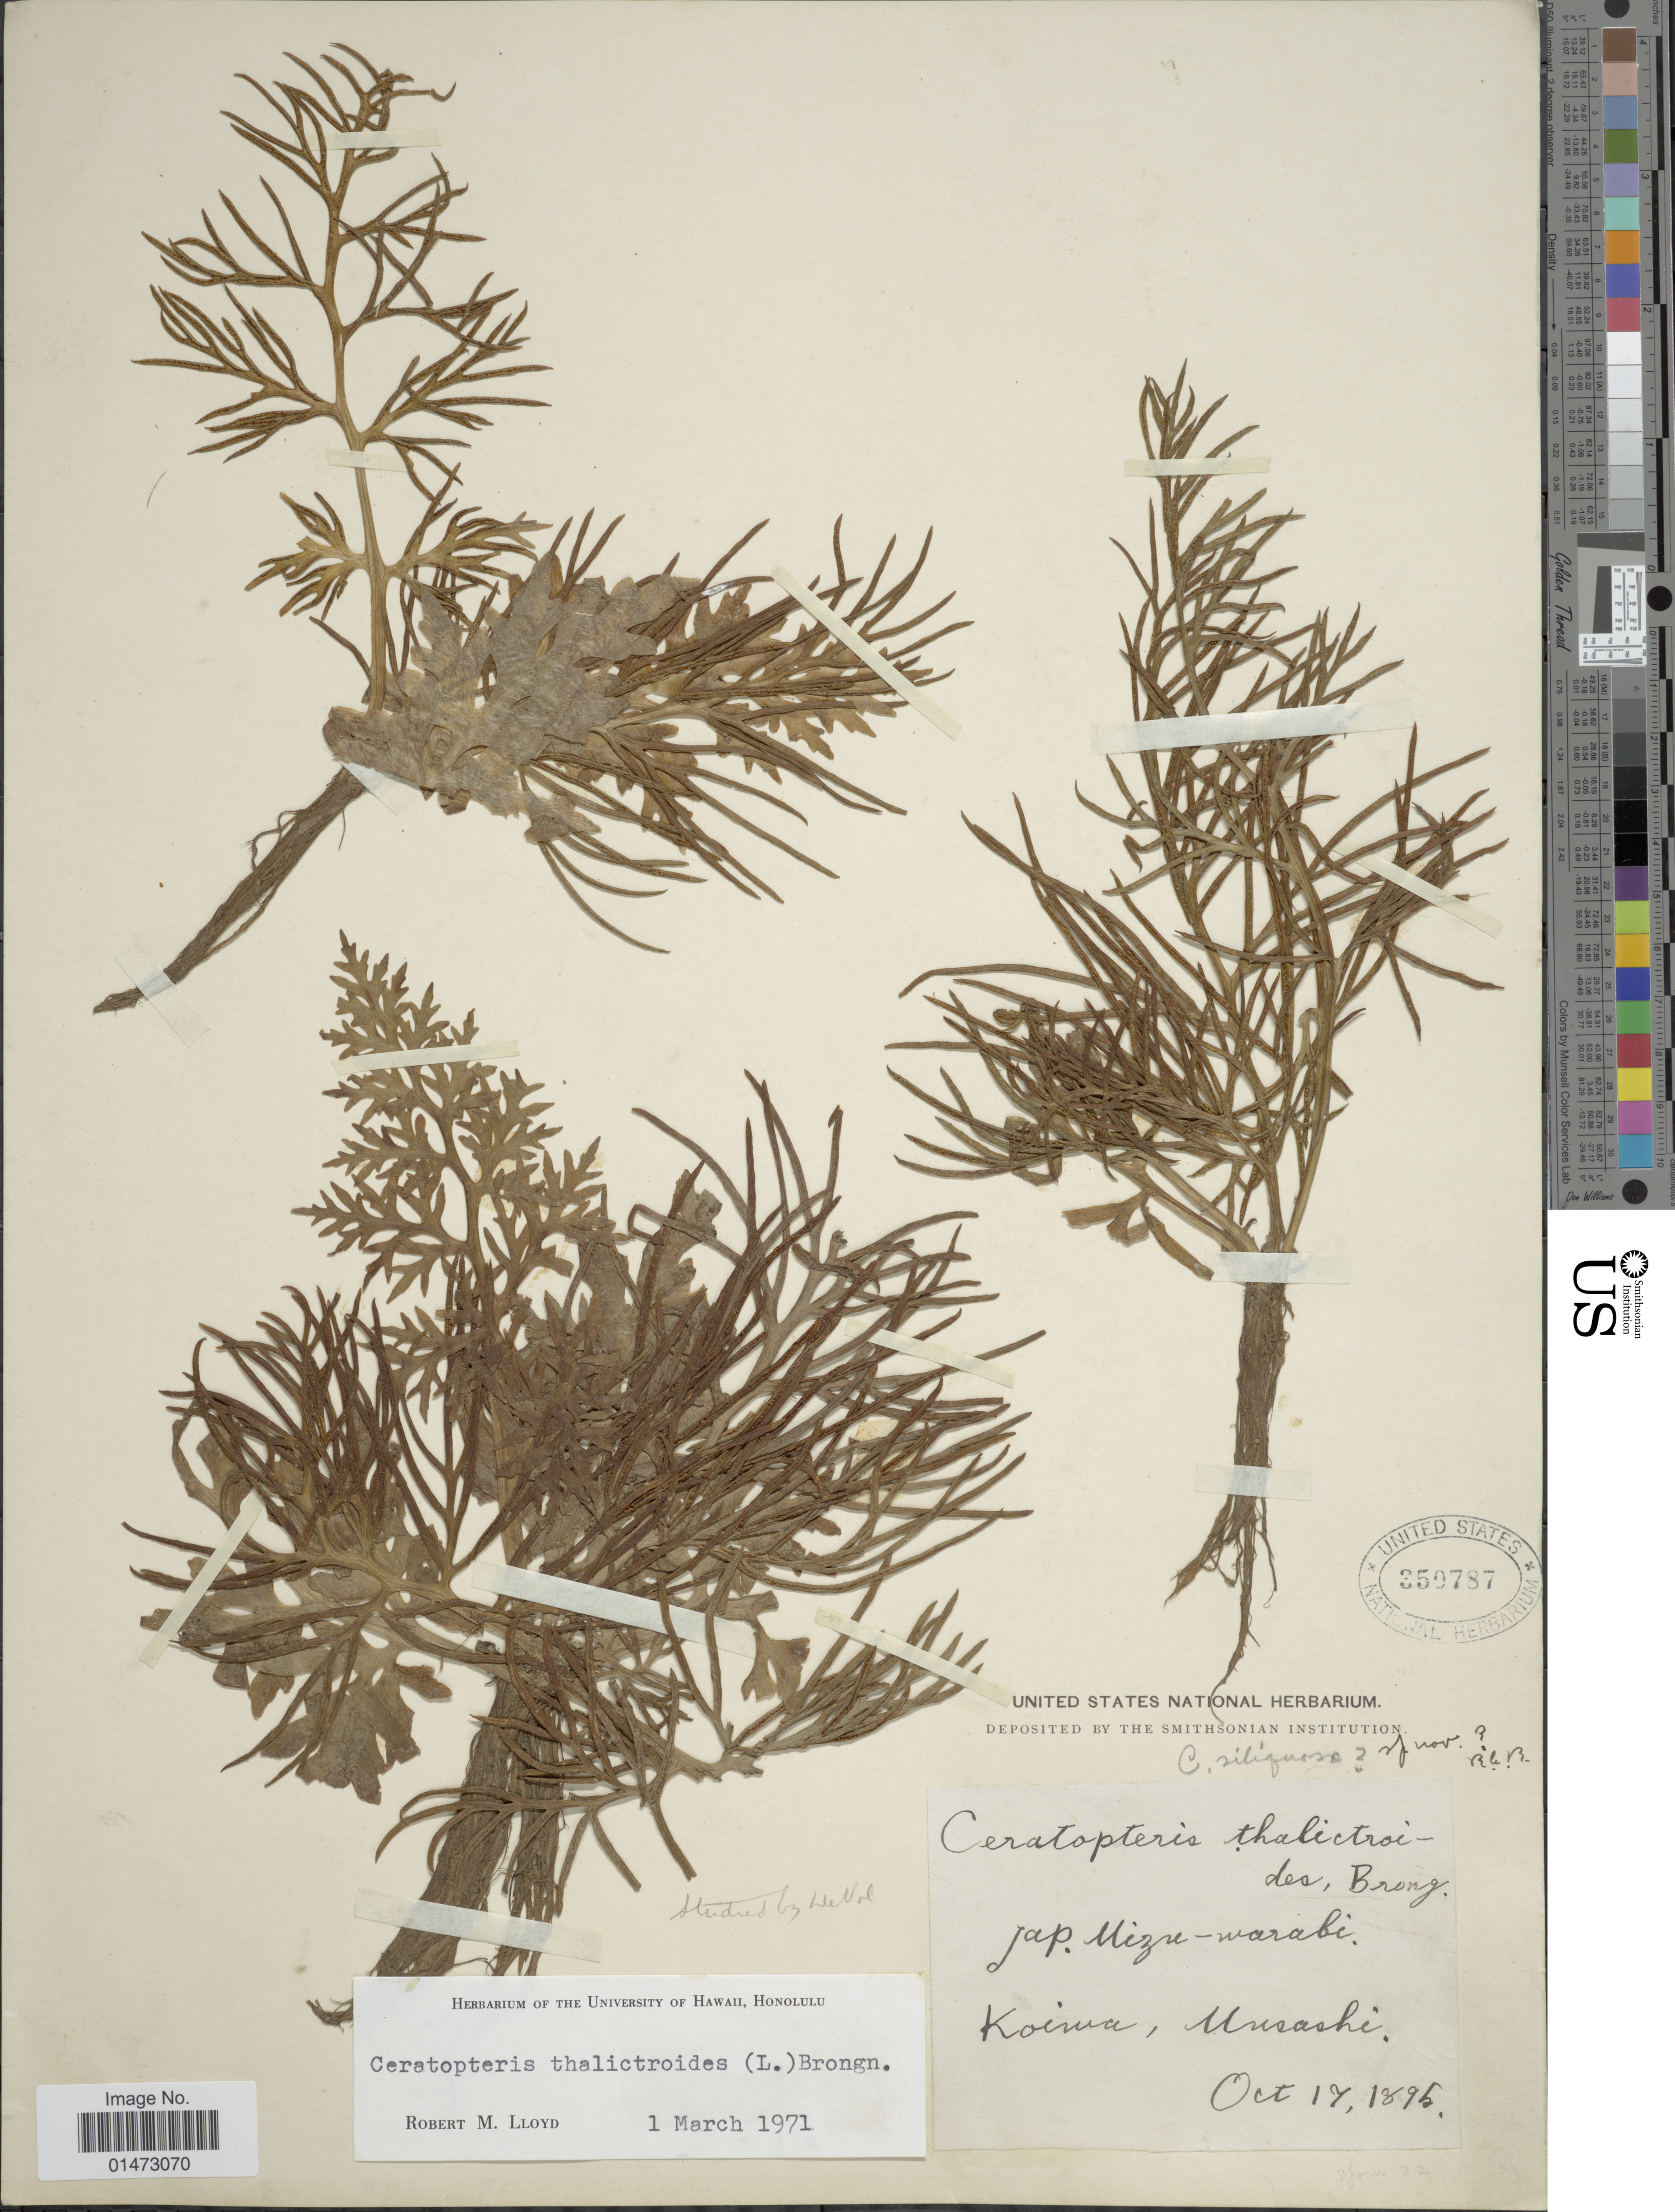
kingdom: Plantae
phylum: Tracheophyta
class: Polypodiopsida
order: Polypodiales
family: Pteridaceae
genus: Ceratopteris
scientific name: Ceratopteris thalictroides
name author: (L.) Brongn.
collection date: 1896-10-17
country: Japan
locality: Mizu-warabi, Koima, Unsashi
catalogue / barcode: US 350787